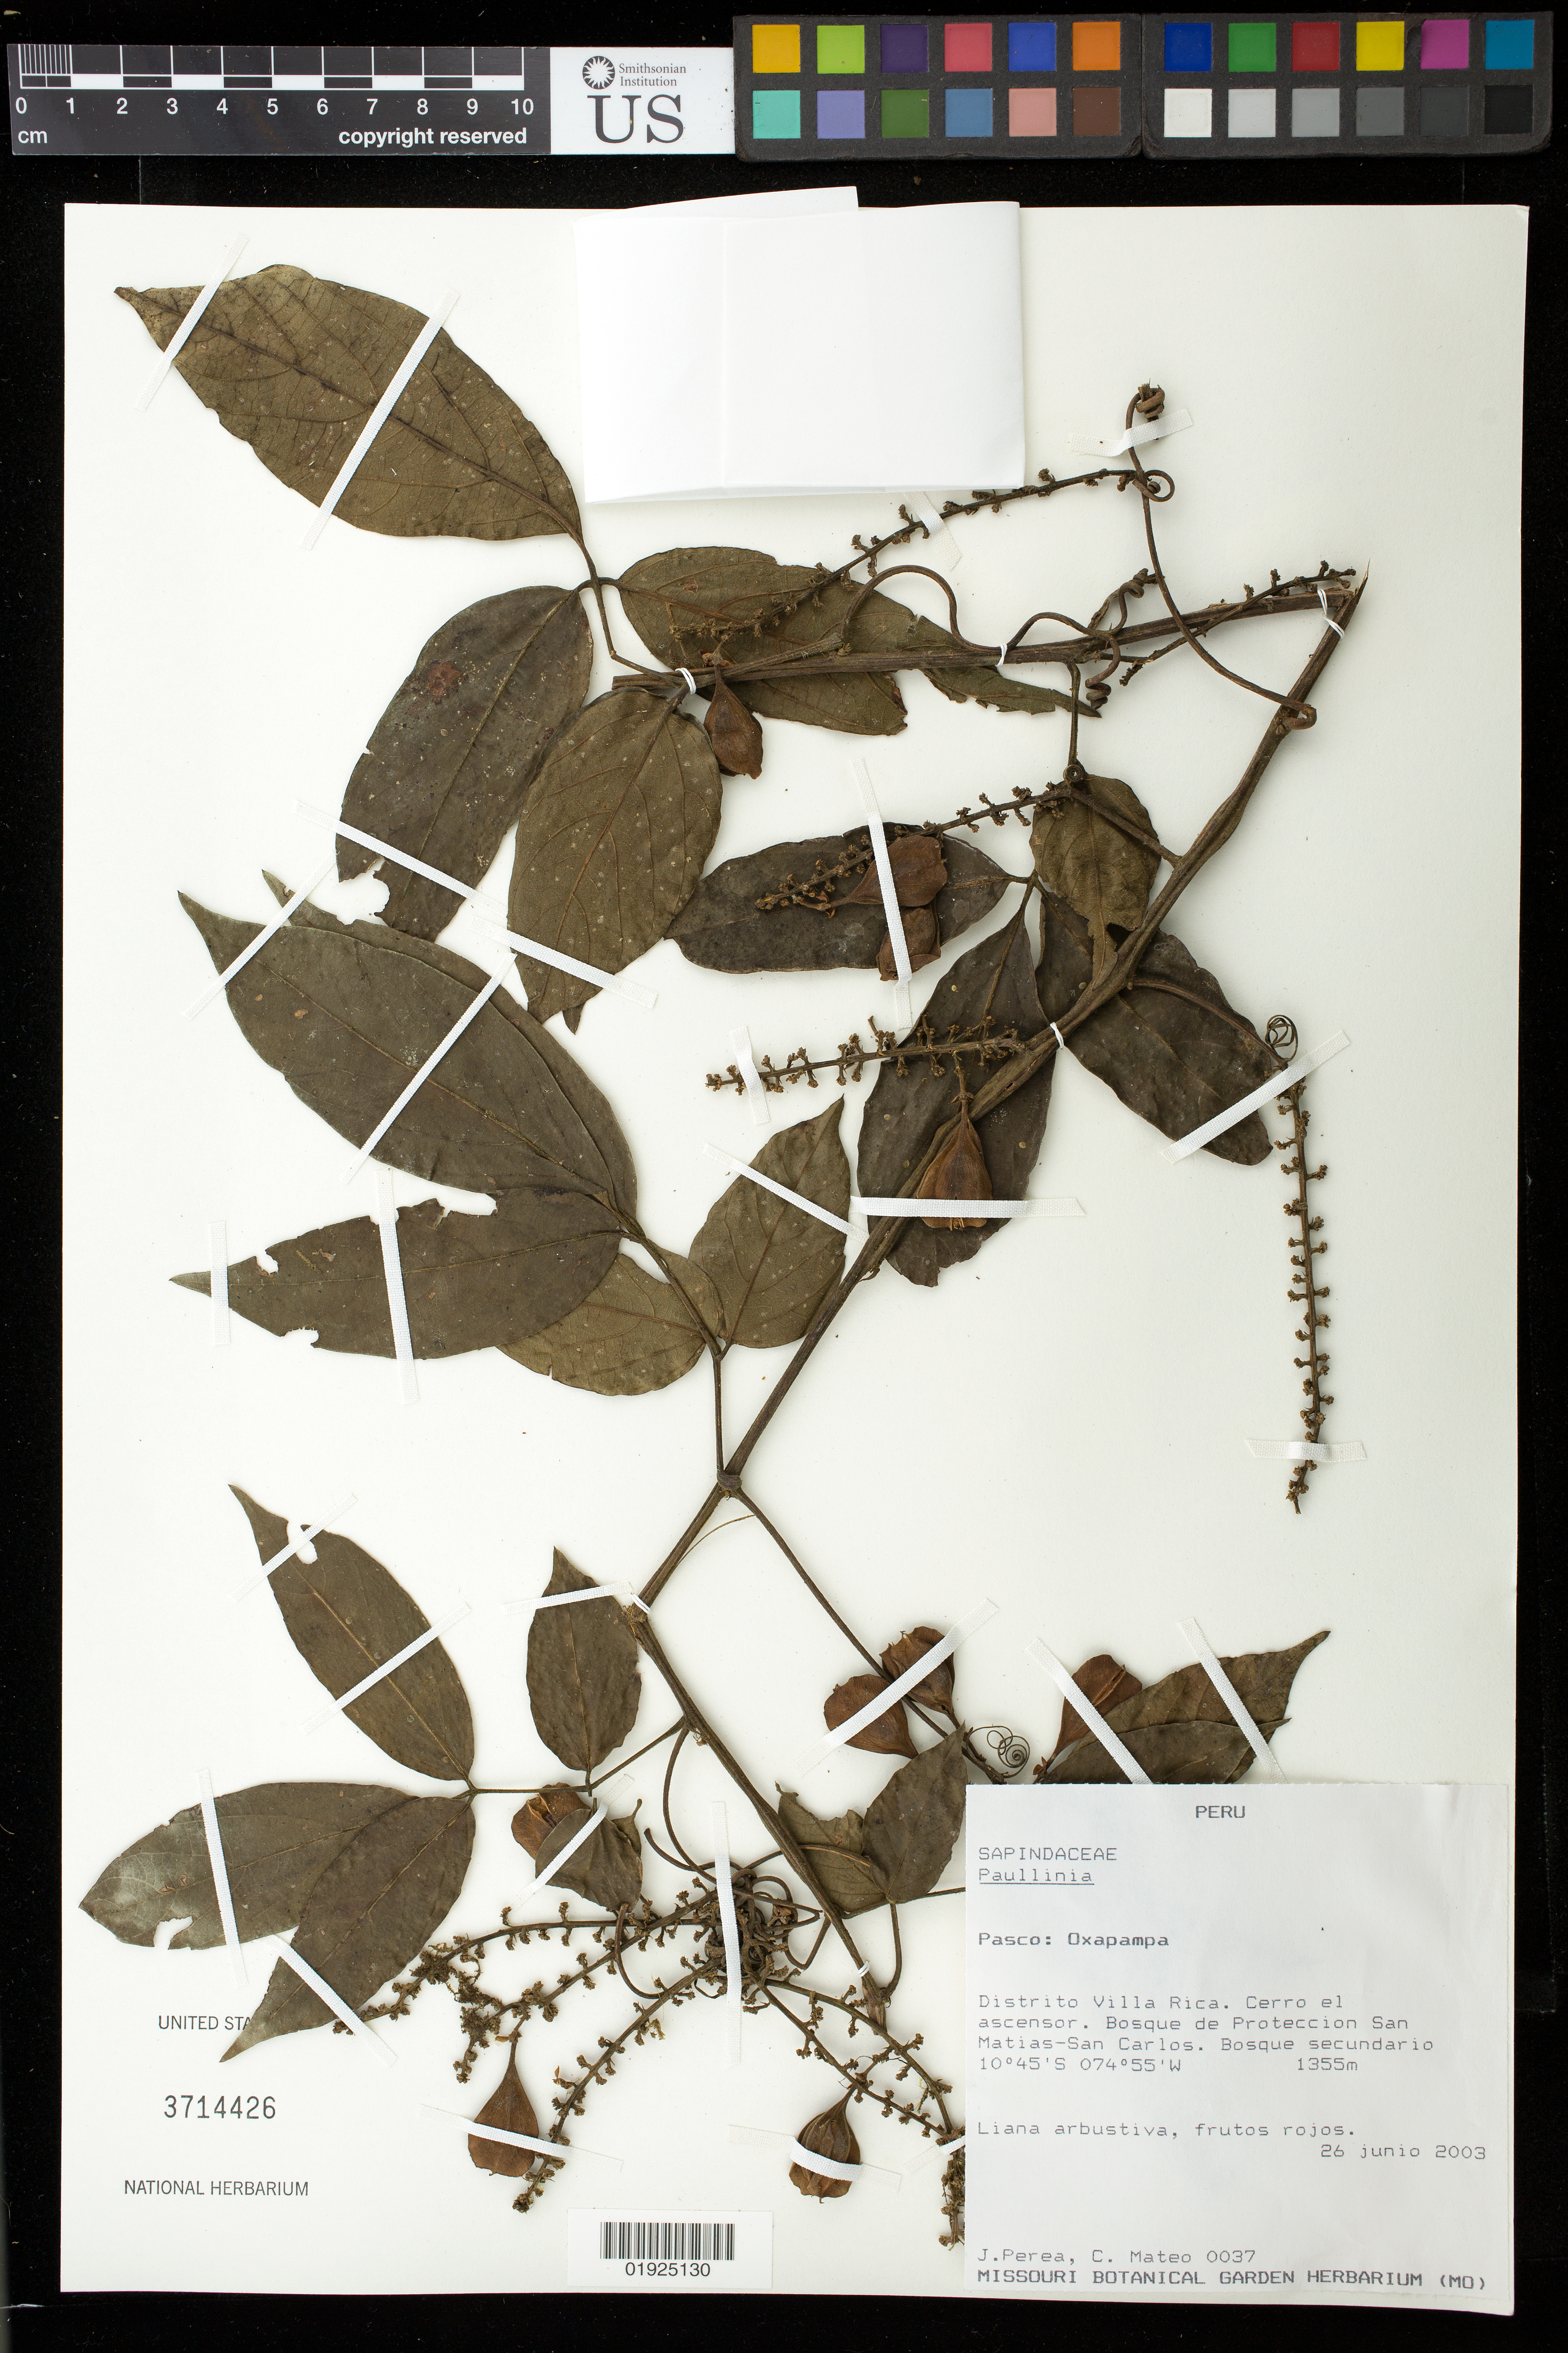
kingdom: Plantae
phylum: Tracheophyta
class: Magnoliopsida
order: Sapindales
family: Sapindaceae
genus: Paullinia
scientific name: Paullinia sp.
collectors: J. Perea & C. Mateo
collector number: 37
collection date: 2003-06-26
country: Peru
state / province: Pasco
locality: Oxapampa. Distrito Villa Rica. Cerro el ascensor. Bosque de Proteccion San Matias-San Carlos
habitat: Bosque secundario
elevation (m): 1355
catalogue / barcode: US 3714426